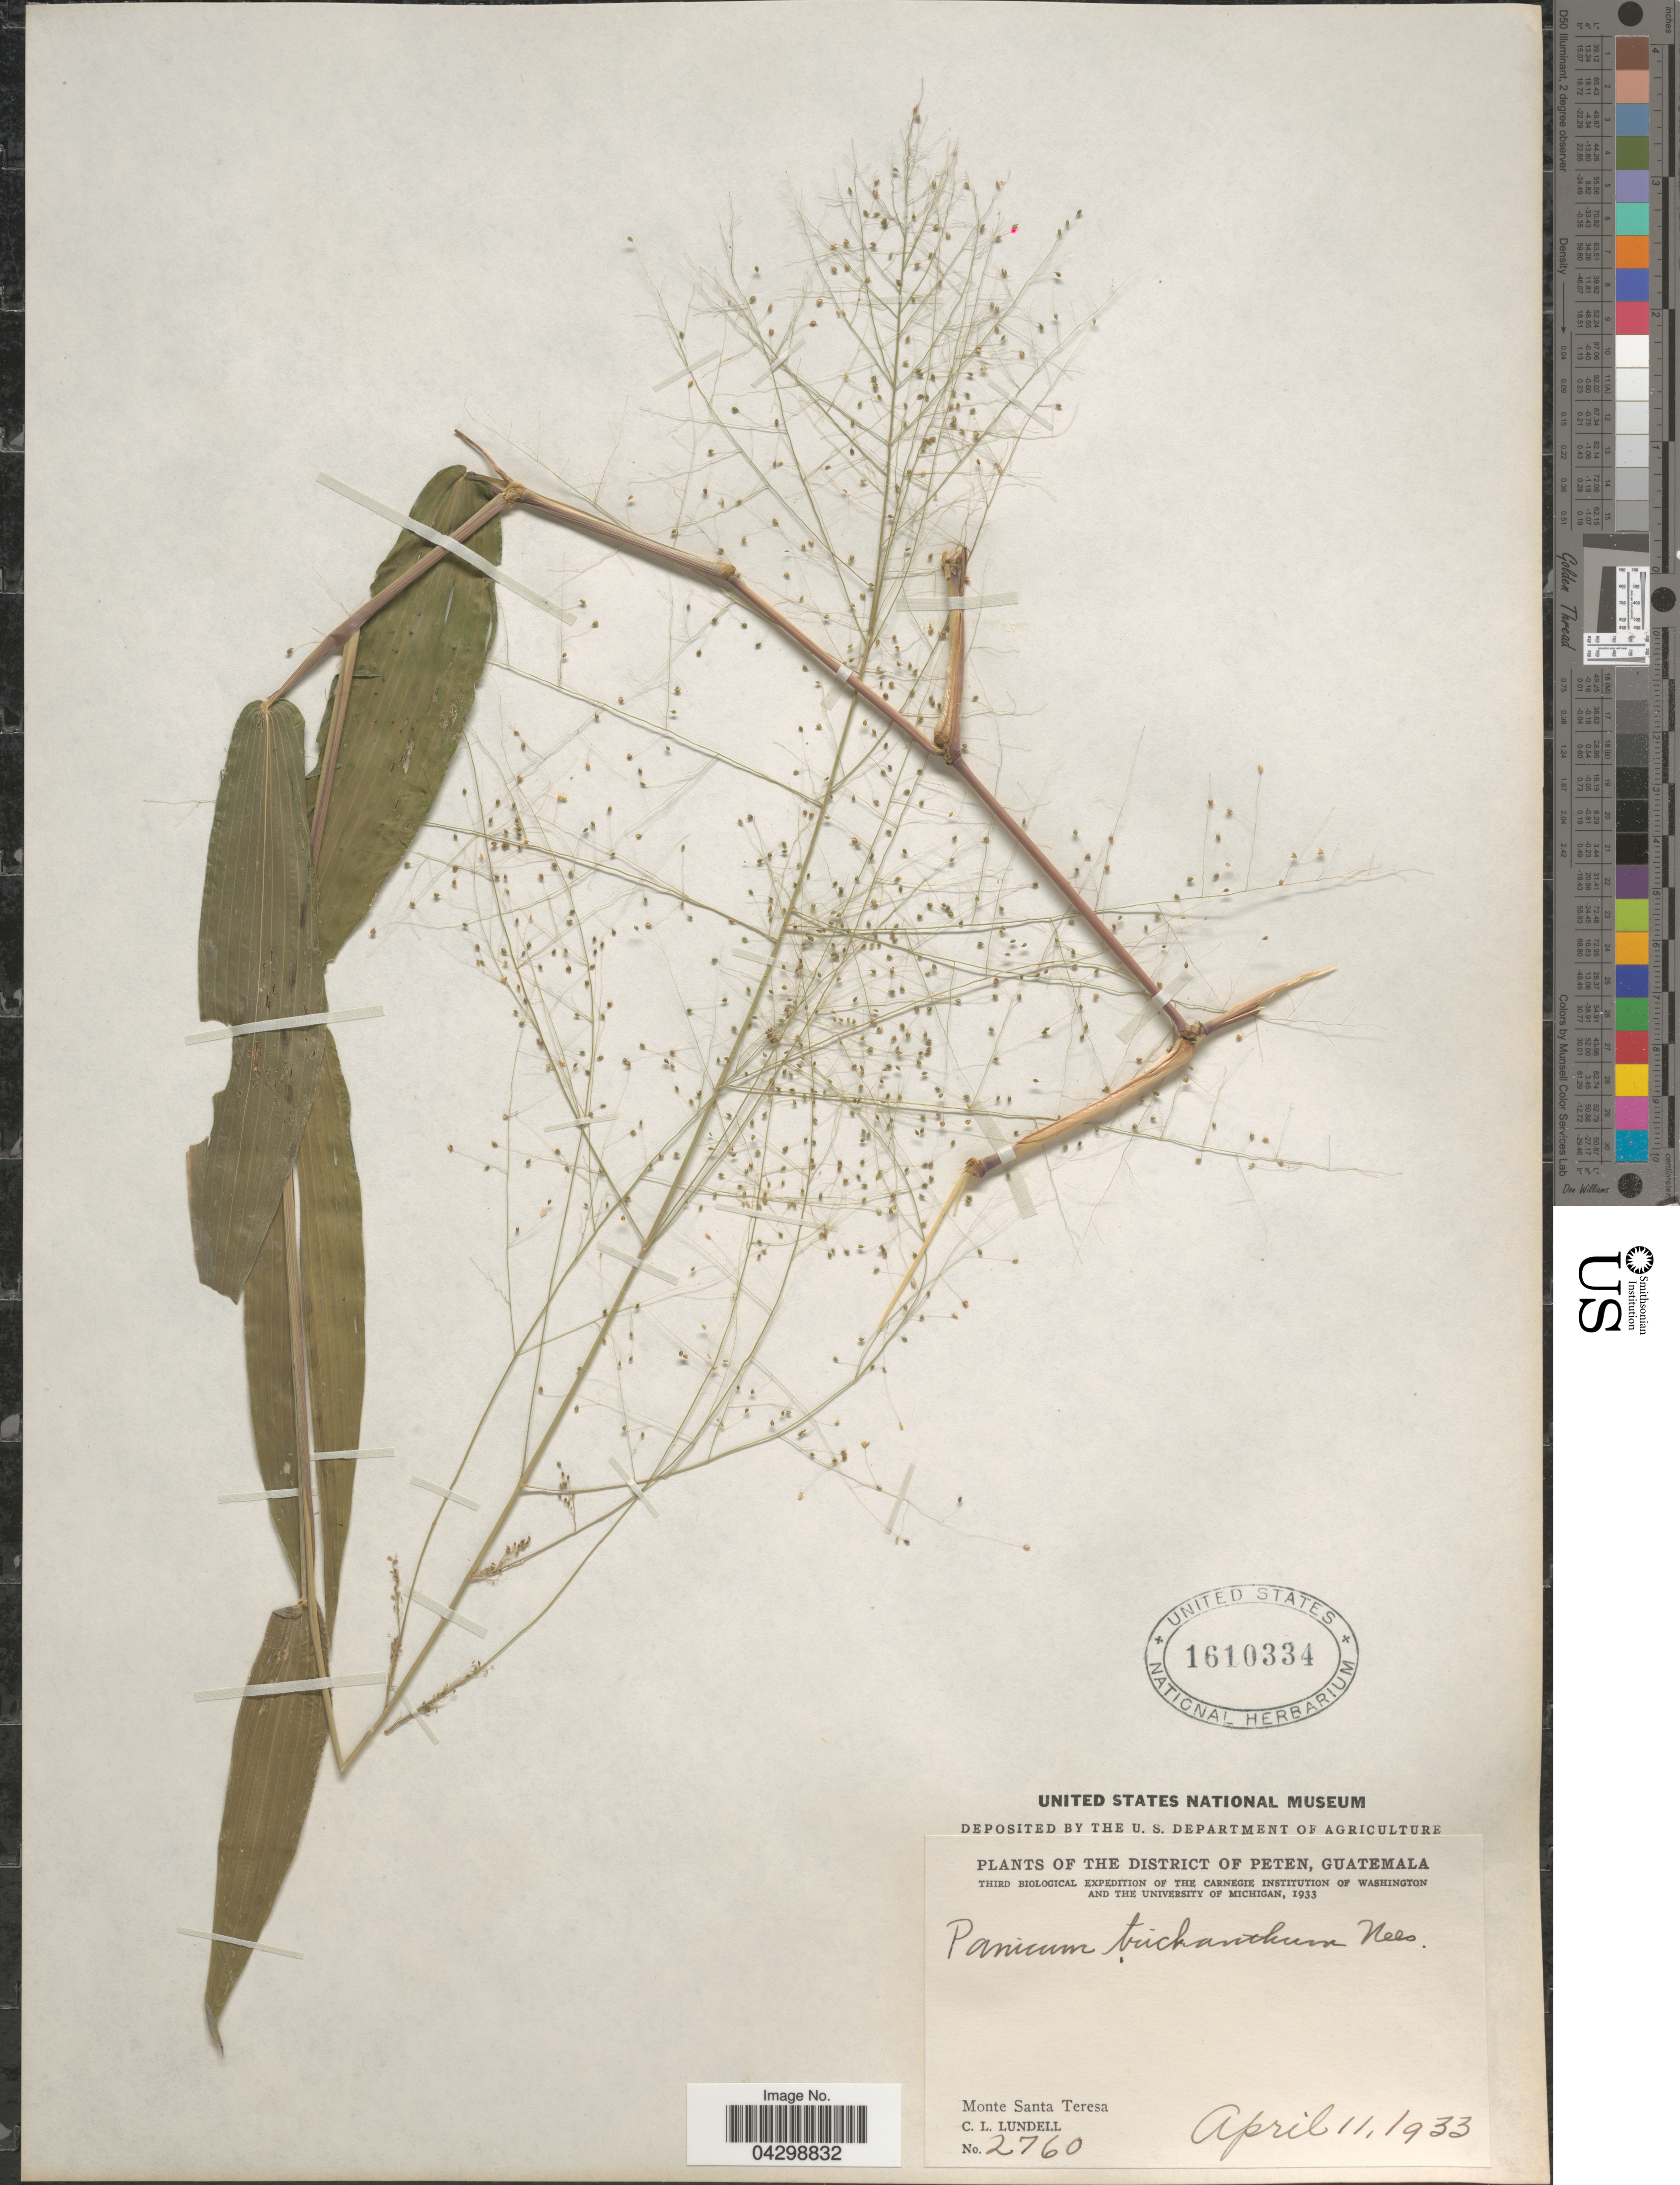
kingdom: Plantae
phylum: Tracheophyta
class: Liliopsida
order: Poales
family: Poaceae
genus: Panicum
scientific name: Panicum trichanthum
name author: Nees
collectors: C. L. Lundell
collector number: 2760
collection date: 1933-04-11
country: Guatemala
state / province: El Peten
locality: District of Peten. Third Biological Expedition of the Carnegie Institution of Washington and the University of Michigan, 1933. Monte Santa Teresa.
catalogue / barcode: US 1610334